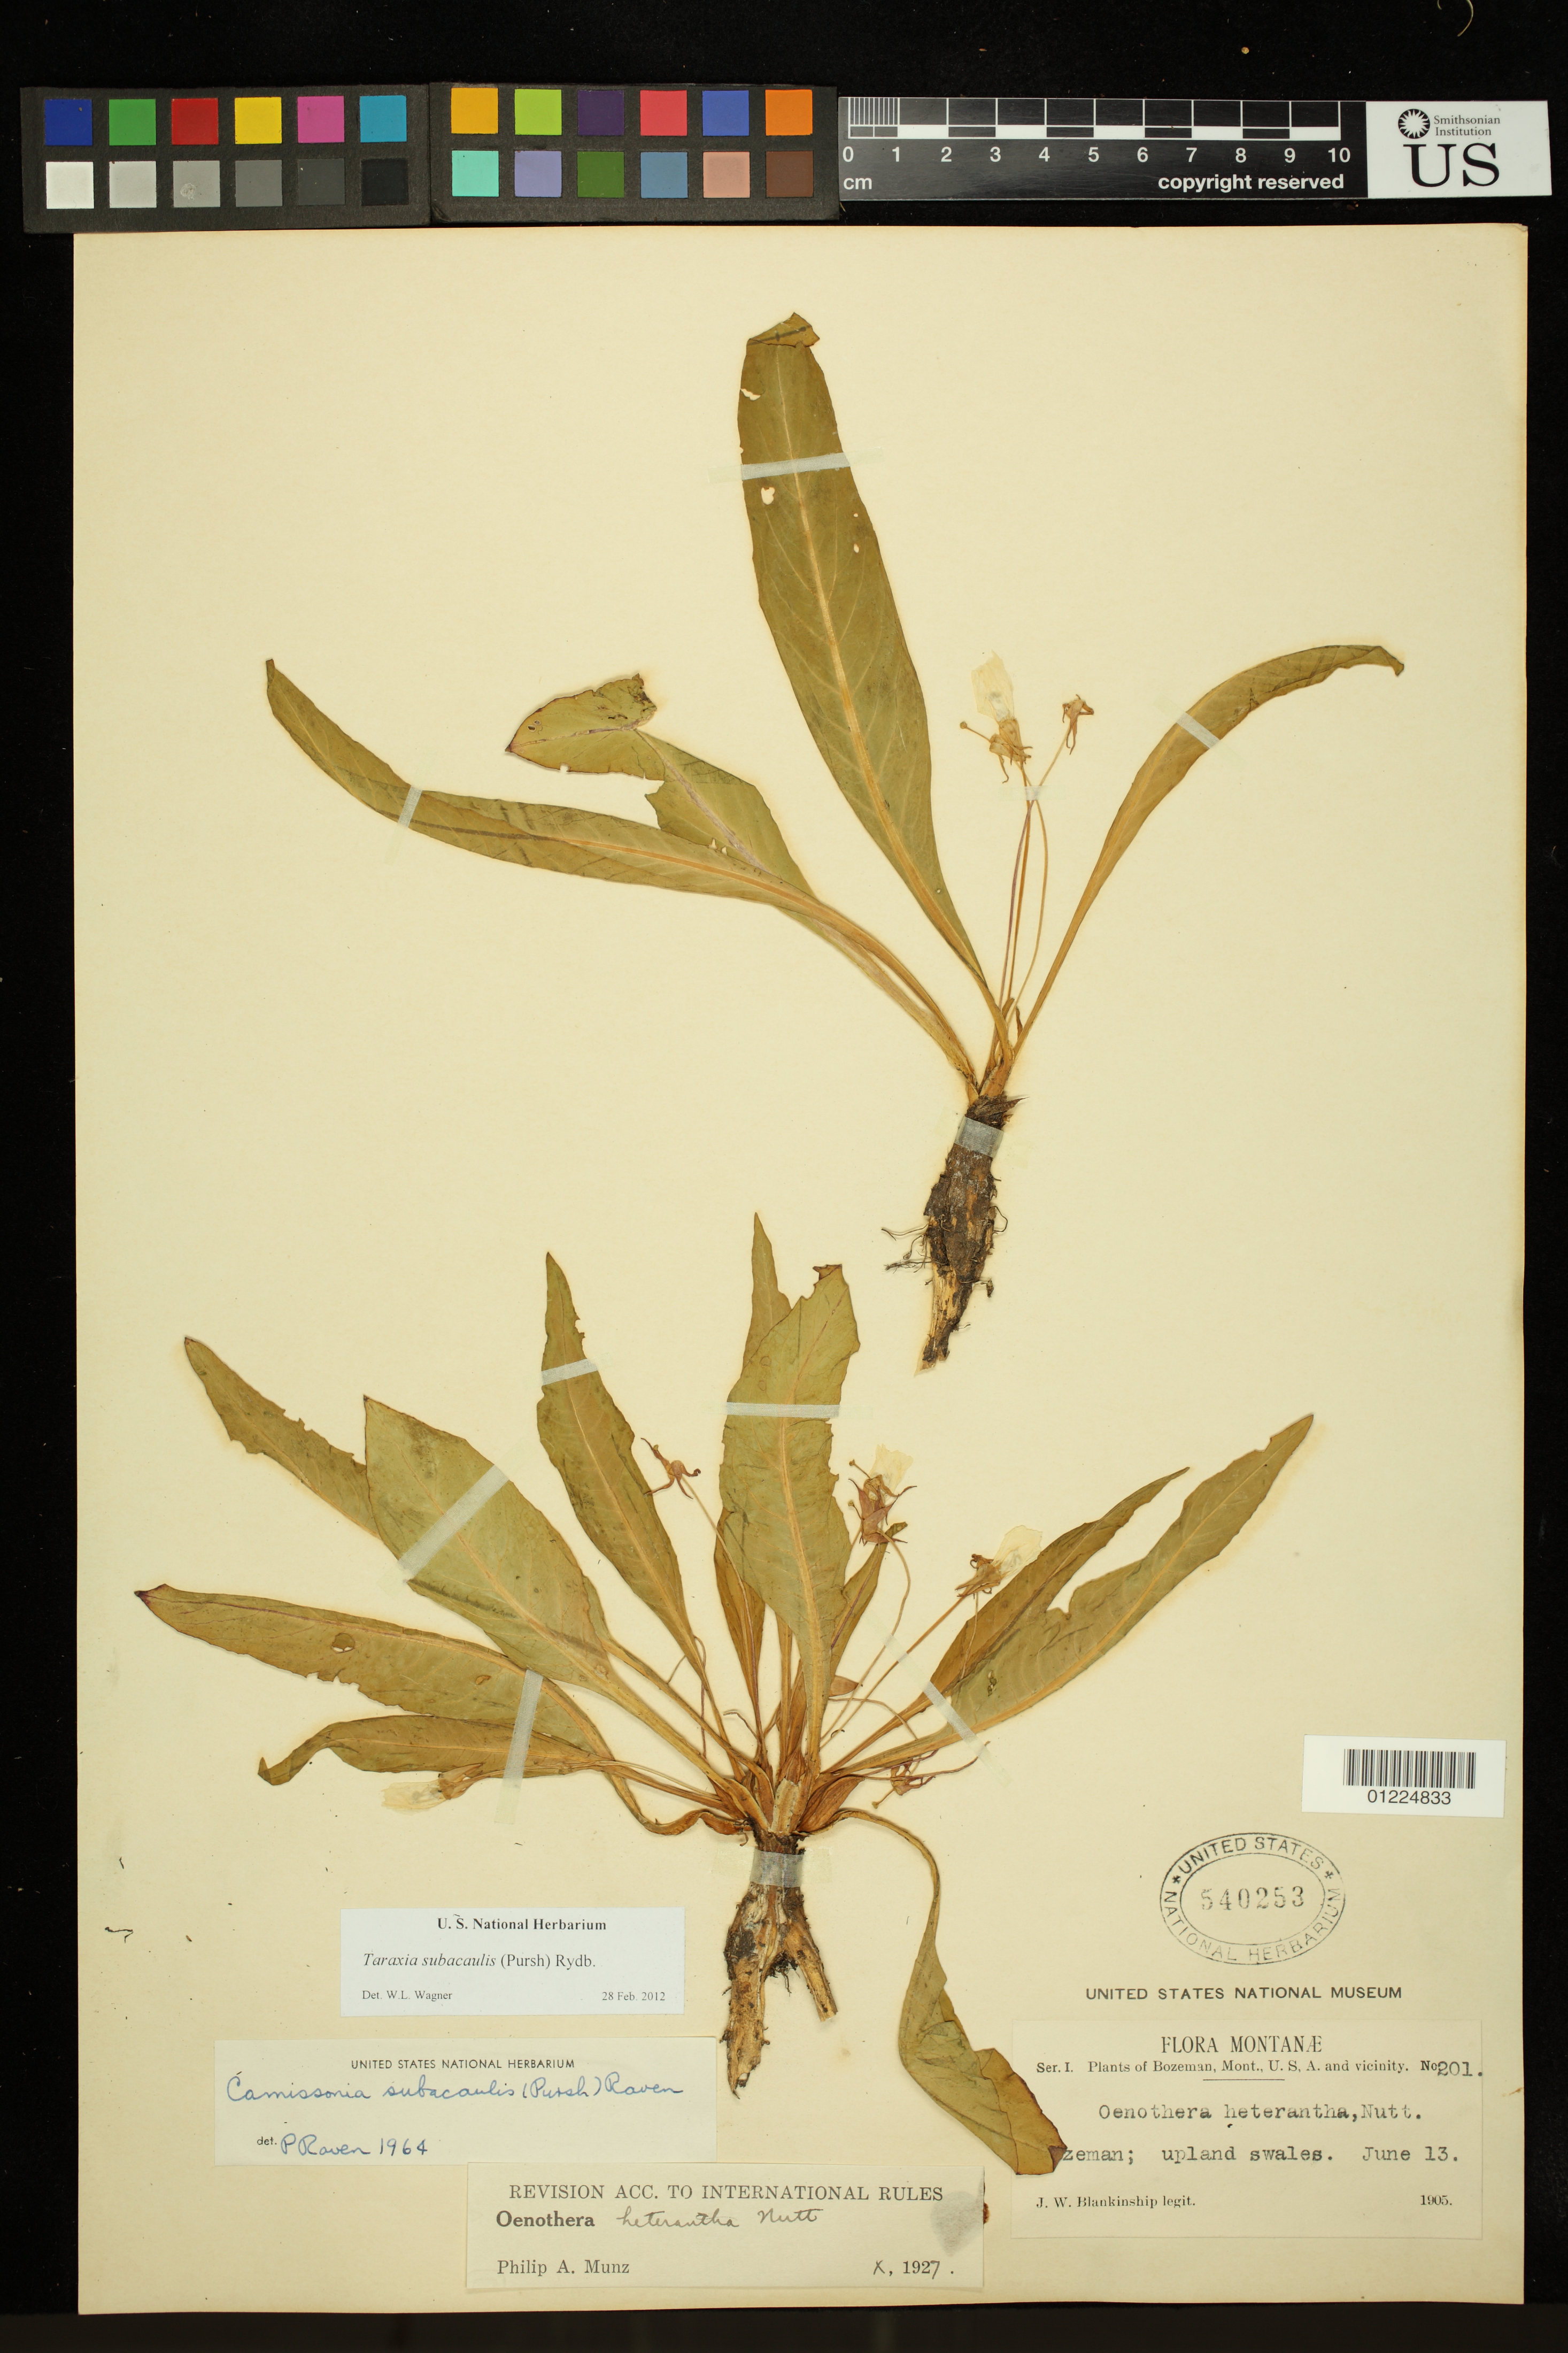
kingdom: Plantae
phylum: Tracheophyta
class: Magnoliopsida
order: Myrtales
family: Onagraceae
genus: Taraxia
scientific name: Taraxia subacaulis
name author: (Pursh) Rydb.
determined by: Wagner, W. L., (BOT), Smithsonian Institution - National Museum of Natural History (UNITED STATES)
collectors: J. W. Blankinship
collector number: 201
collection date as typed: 13 Jun 1905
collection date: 1905-06-13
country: United States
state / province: Montana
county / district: Gallatin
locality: Bozeman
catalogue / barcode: US 540253